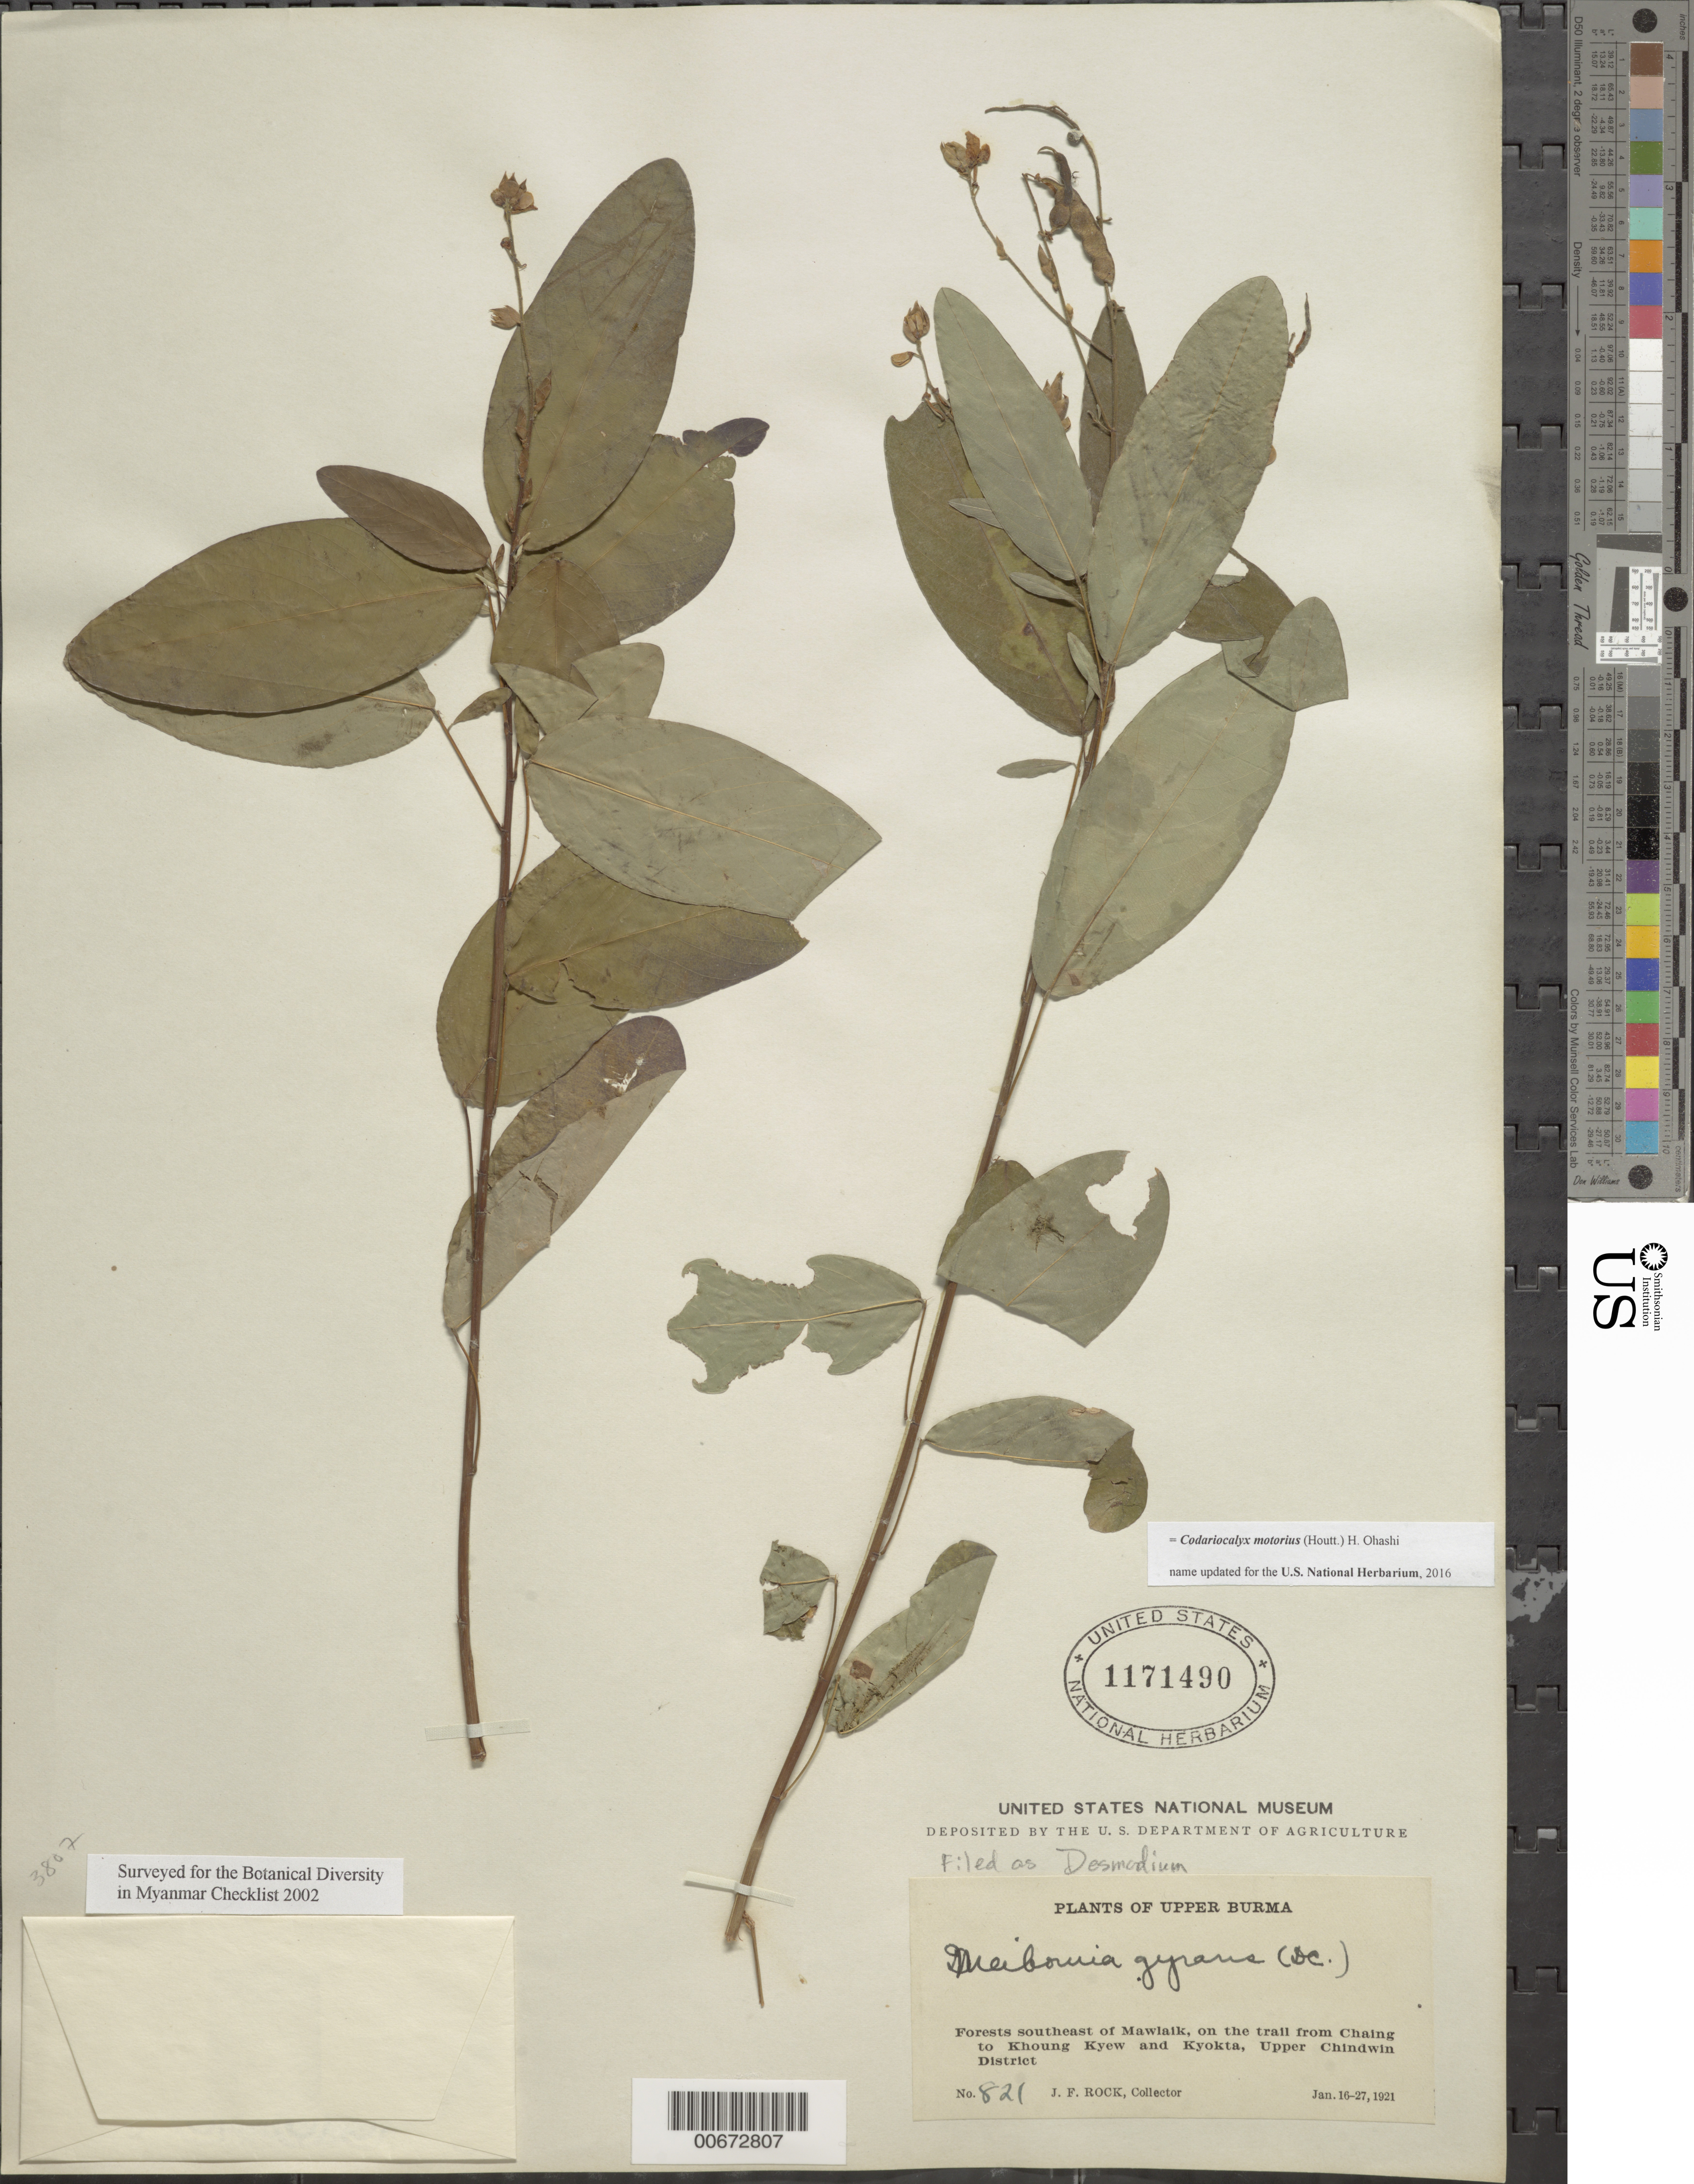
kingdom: Plantae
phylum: Tracheophyta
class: Magnoliopsida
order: Fabales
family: Fabaceae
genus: Codariocalyx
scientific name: Codariocalyx motorius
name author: (Houtt.) H. Ohashi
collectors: J. F. Rock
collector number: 821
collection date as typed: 16 Jan 1921 to 27 Jan 1921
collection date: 1921-01-16/1921-01-27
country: Myanmar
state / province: Chin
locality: Upper Burma, SE of Mawlaik, from Chaing to Khoung Kyew and Kyokta, Upper Chindwin Dist.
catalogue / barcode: US 1171490